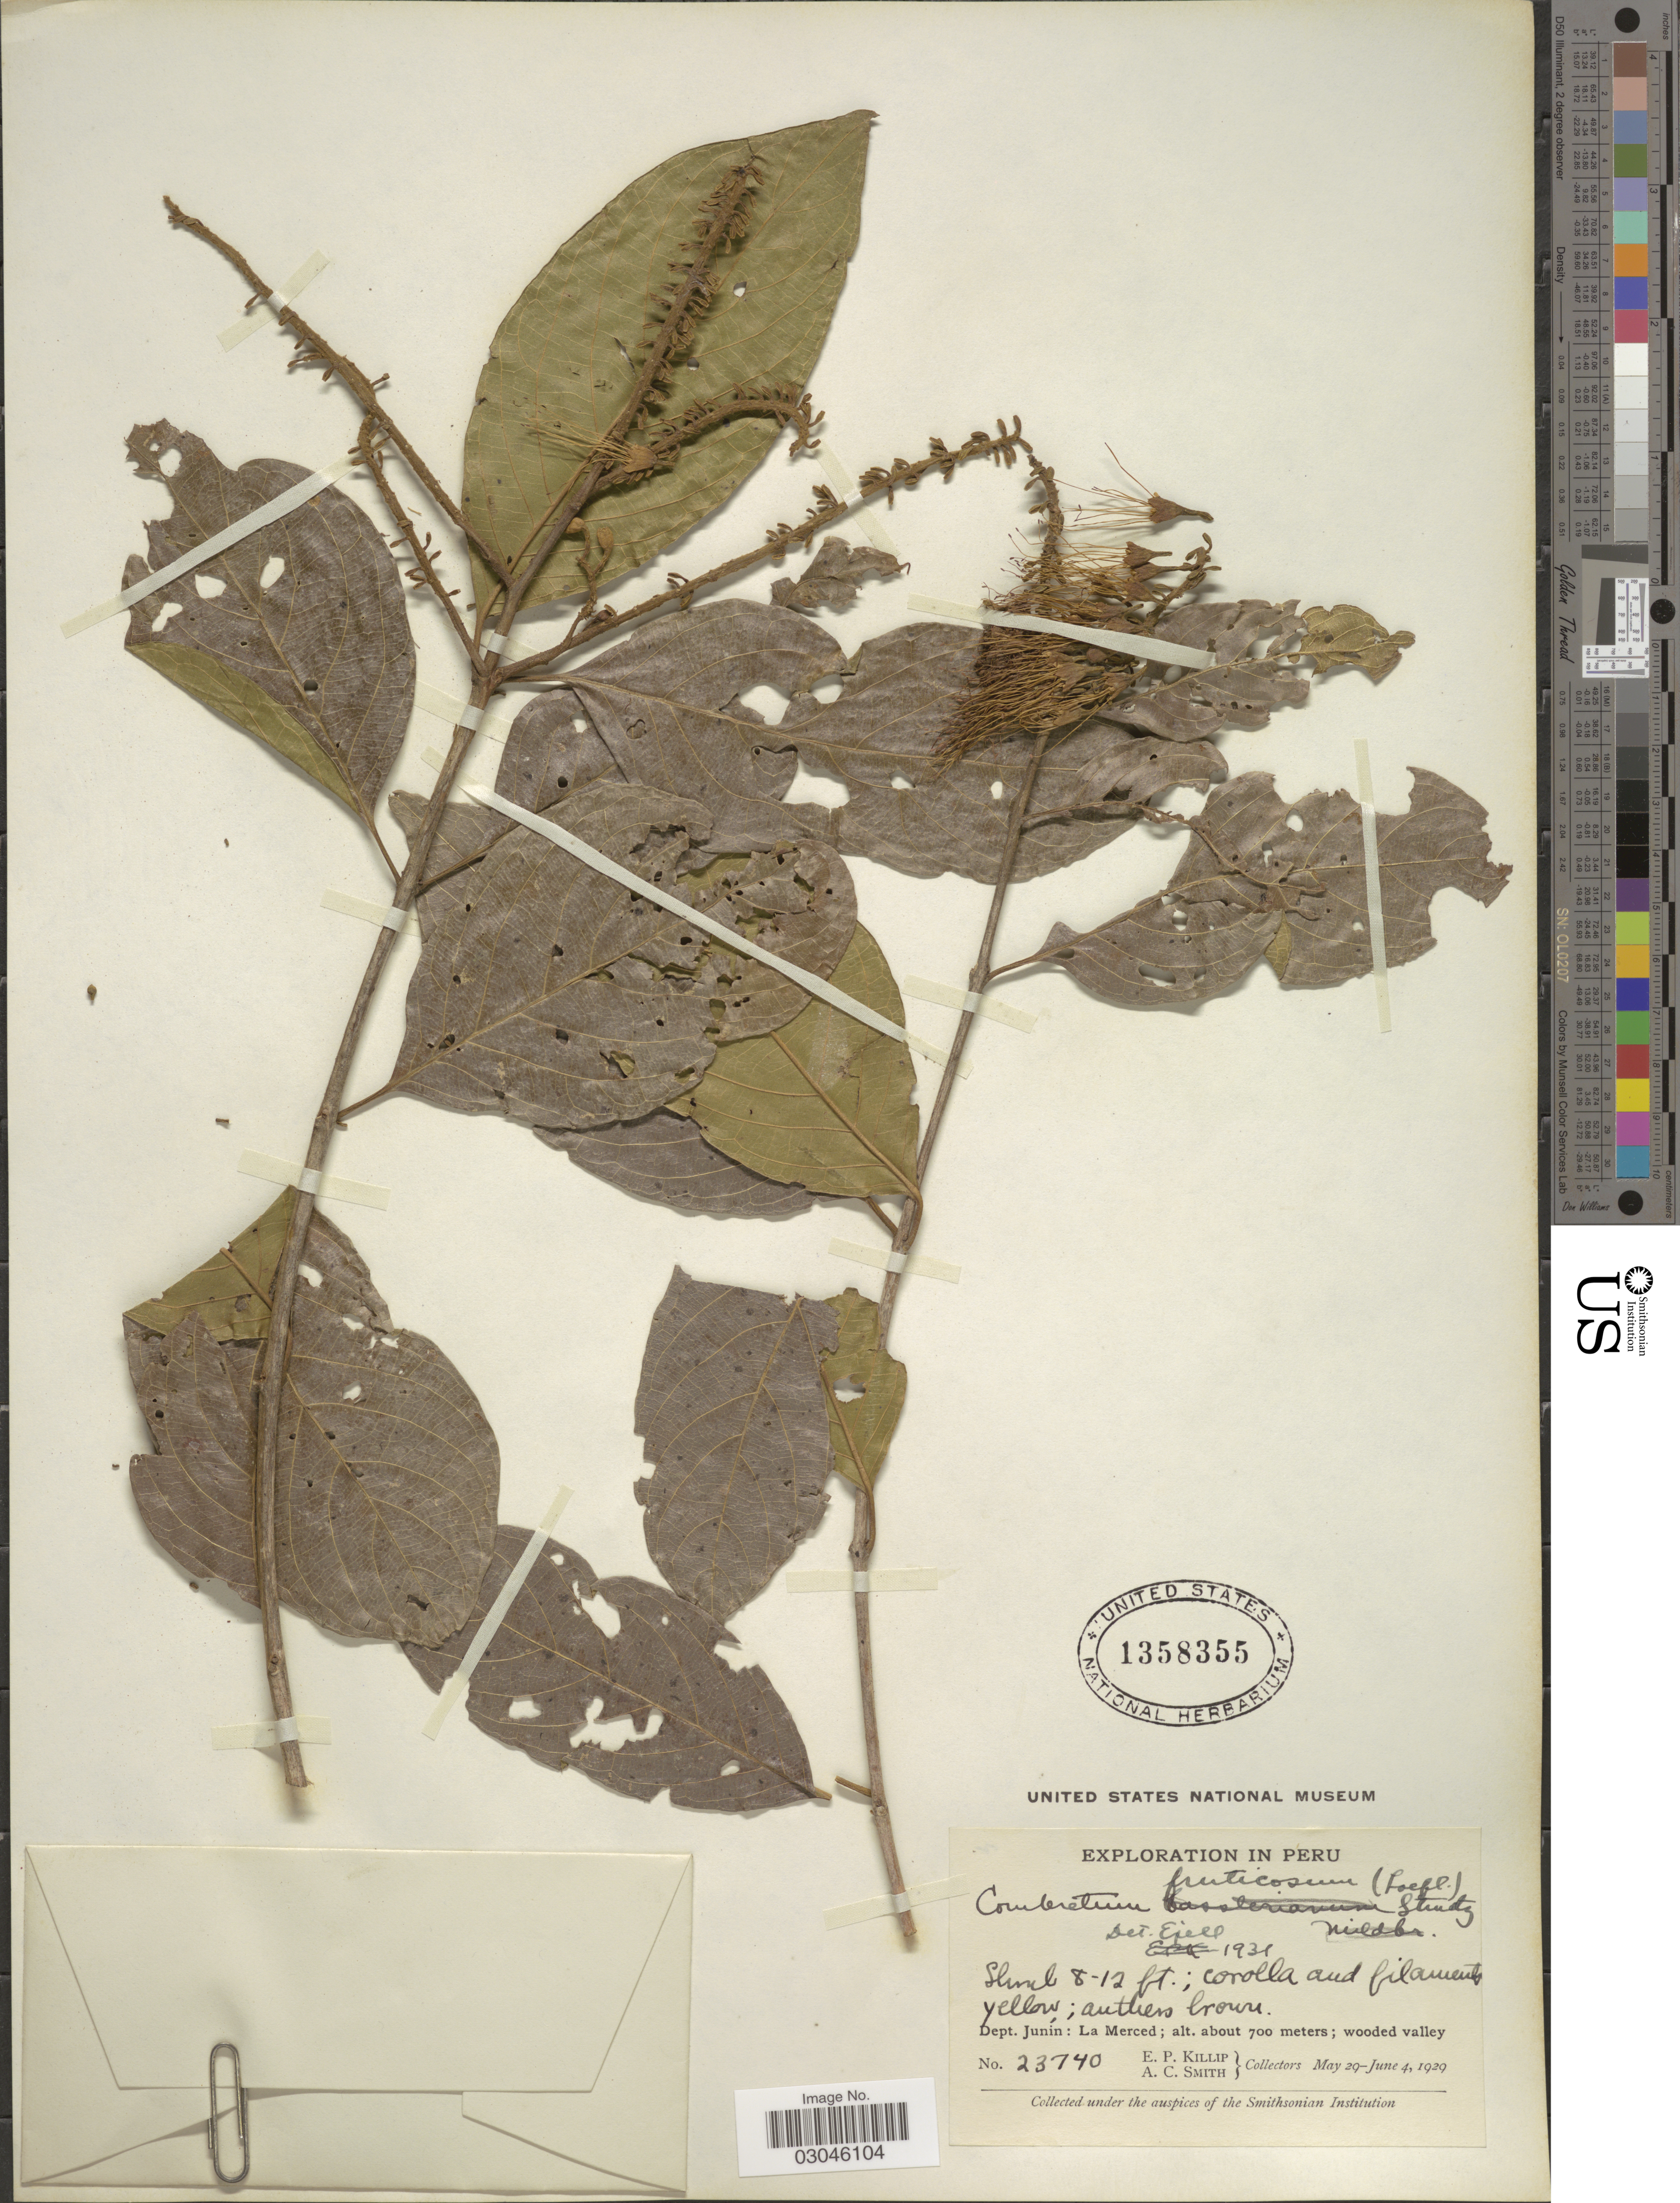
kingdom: Plantae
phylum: Tracheophyta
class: Magnoliopsida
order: Myrtales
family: Combretaceae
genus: Combretum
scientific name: Combretum fruticosum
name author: (Loefl.) Stuntz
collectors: E. P. Killip & A. C. Smith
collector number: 23740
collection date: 1929-05-29/1929-06-04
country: Peru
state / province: Junín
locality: Dept. Junín: La Merced.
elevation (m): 700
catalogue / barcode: US 1358355